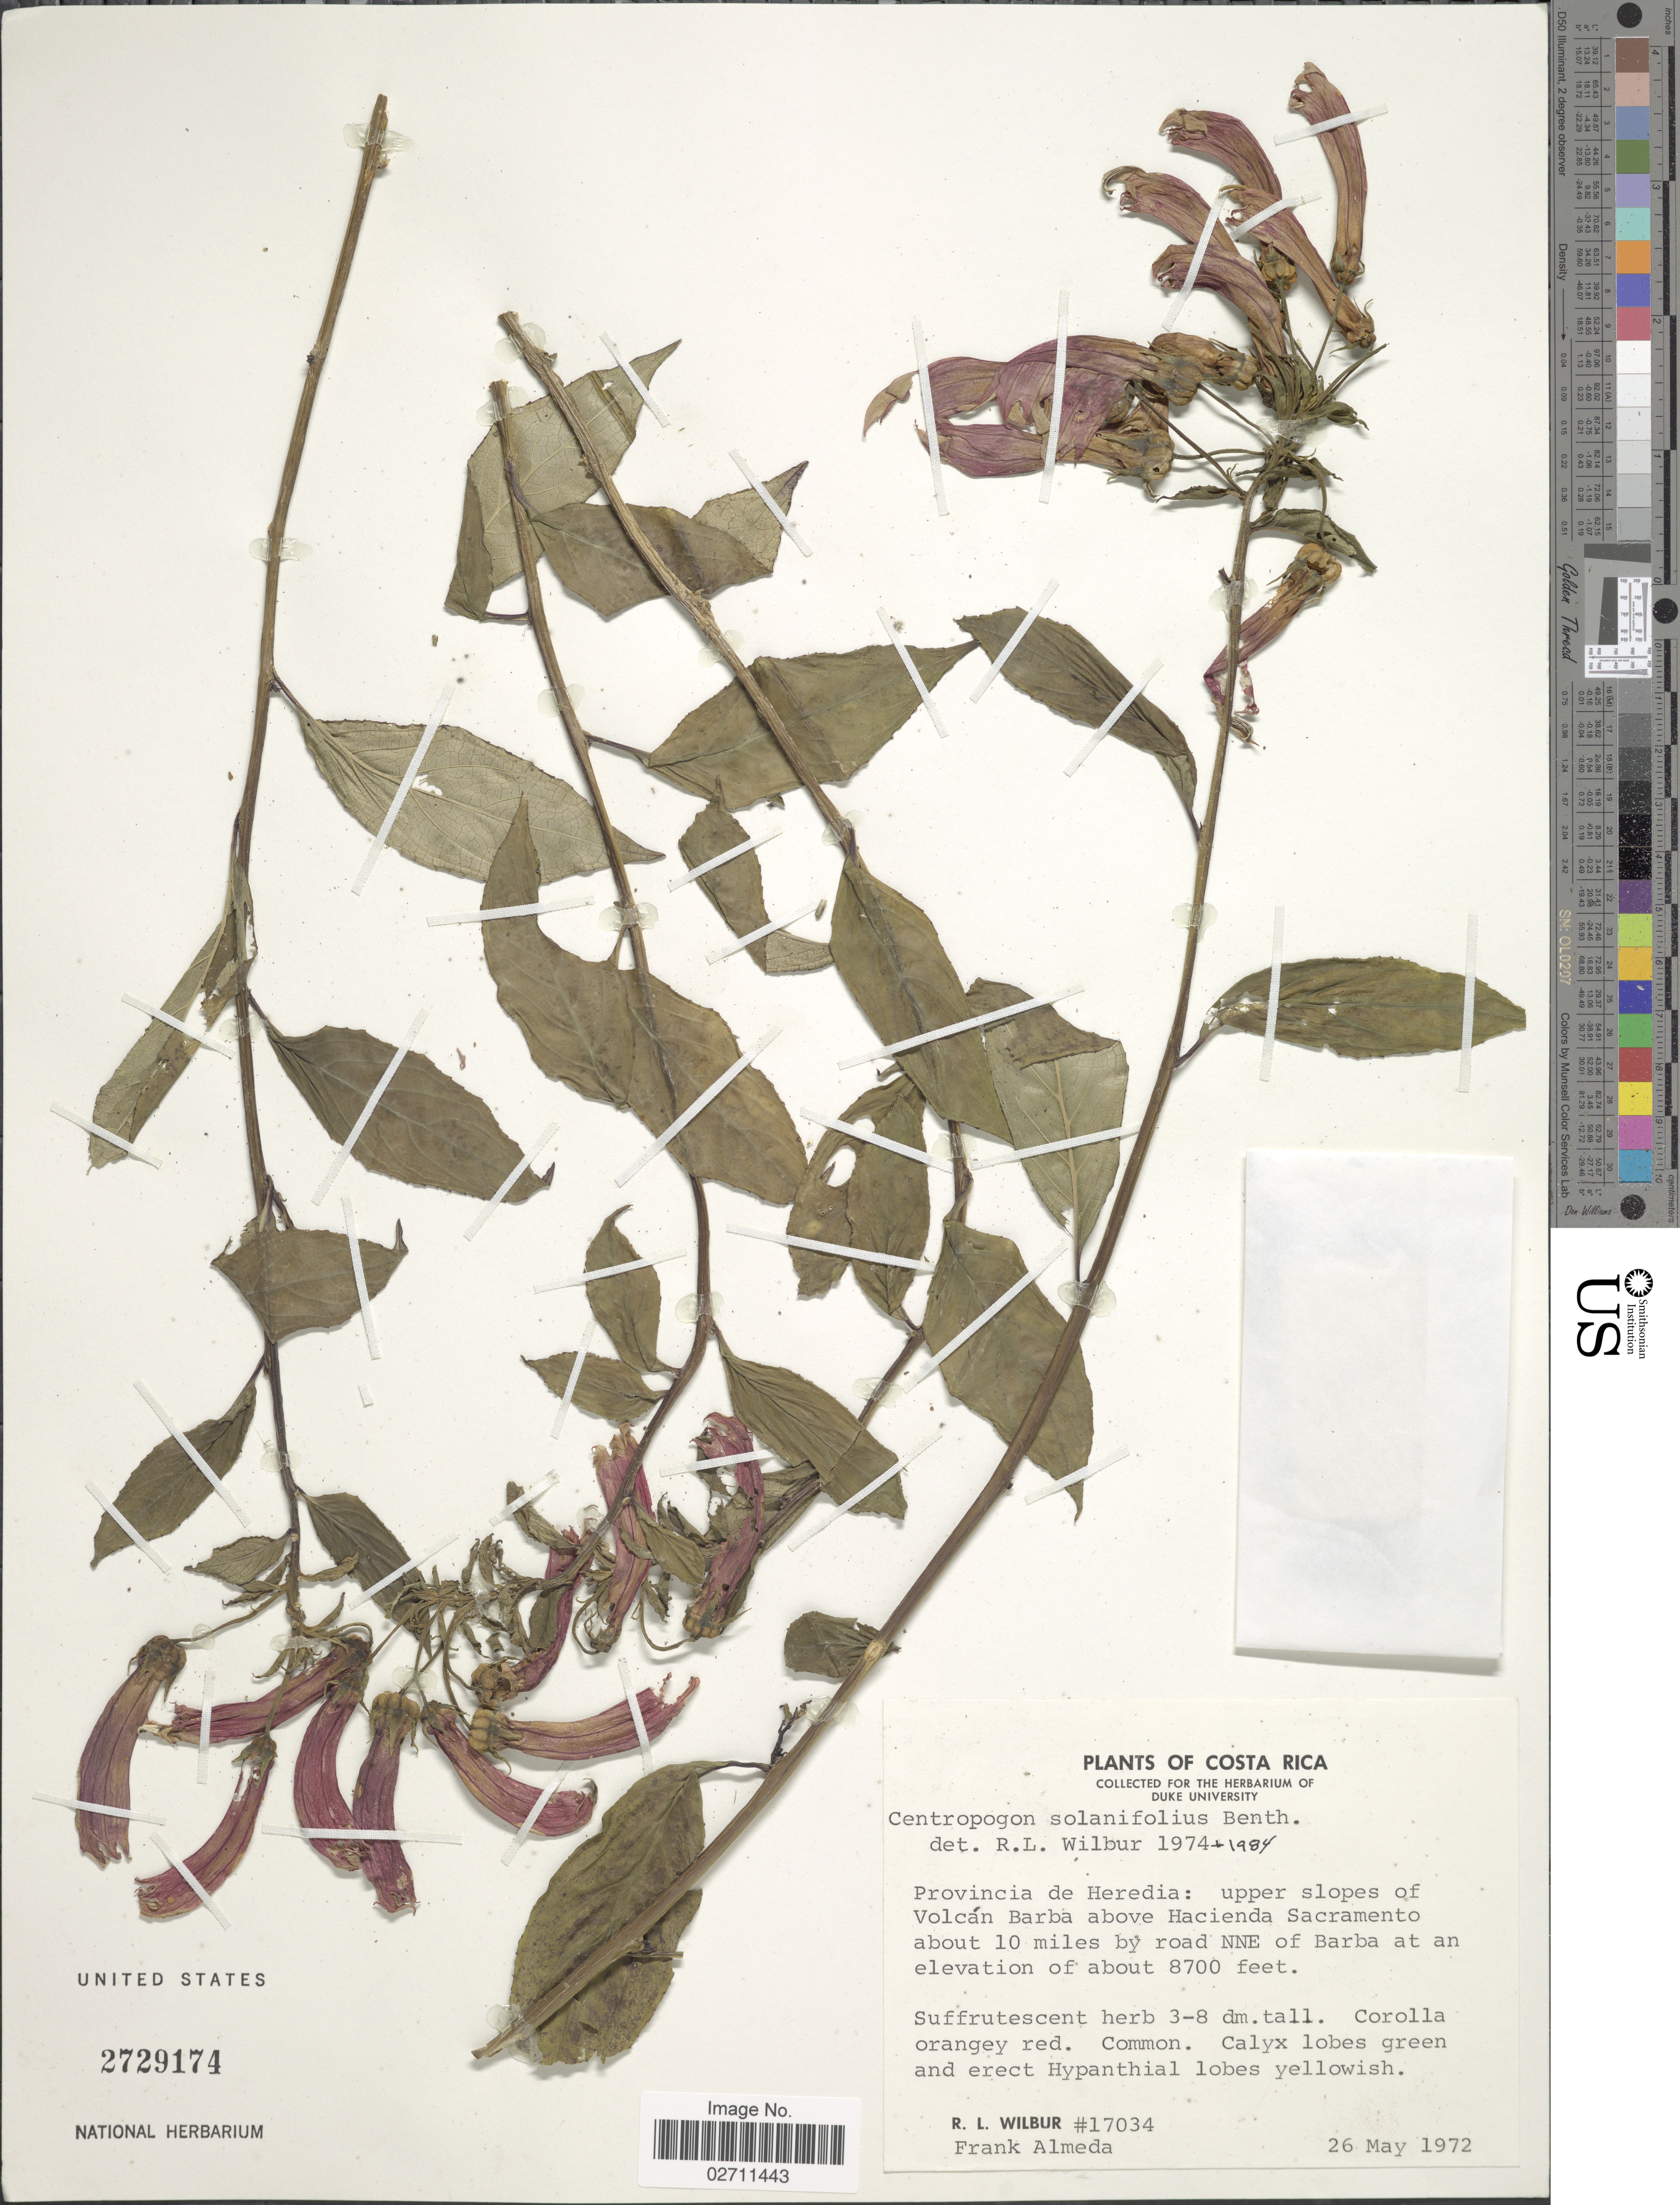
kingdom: Plantae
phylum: Tracheophyta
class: Magnoliopsida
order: Asterales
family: Campanulaceae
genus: Centropogon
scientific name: Centropogon solanifolius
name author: Benth.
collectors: R. L. Wilbur & F. Almeda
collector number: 17034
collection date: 1972-05-26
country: Costa Rica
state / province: Heredia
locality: Upper slopes of Volcan Barba above Hacienda Sacramento about 10 miles by road NNE of Barba.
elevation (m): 2652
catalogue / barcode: US 2729174